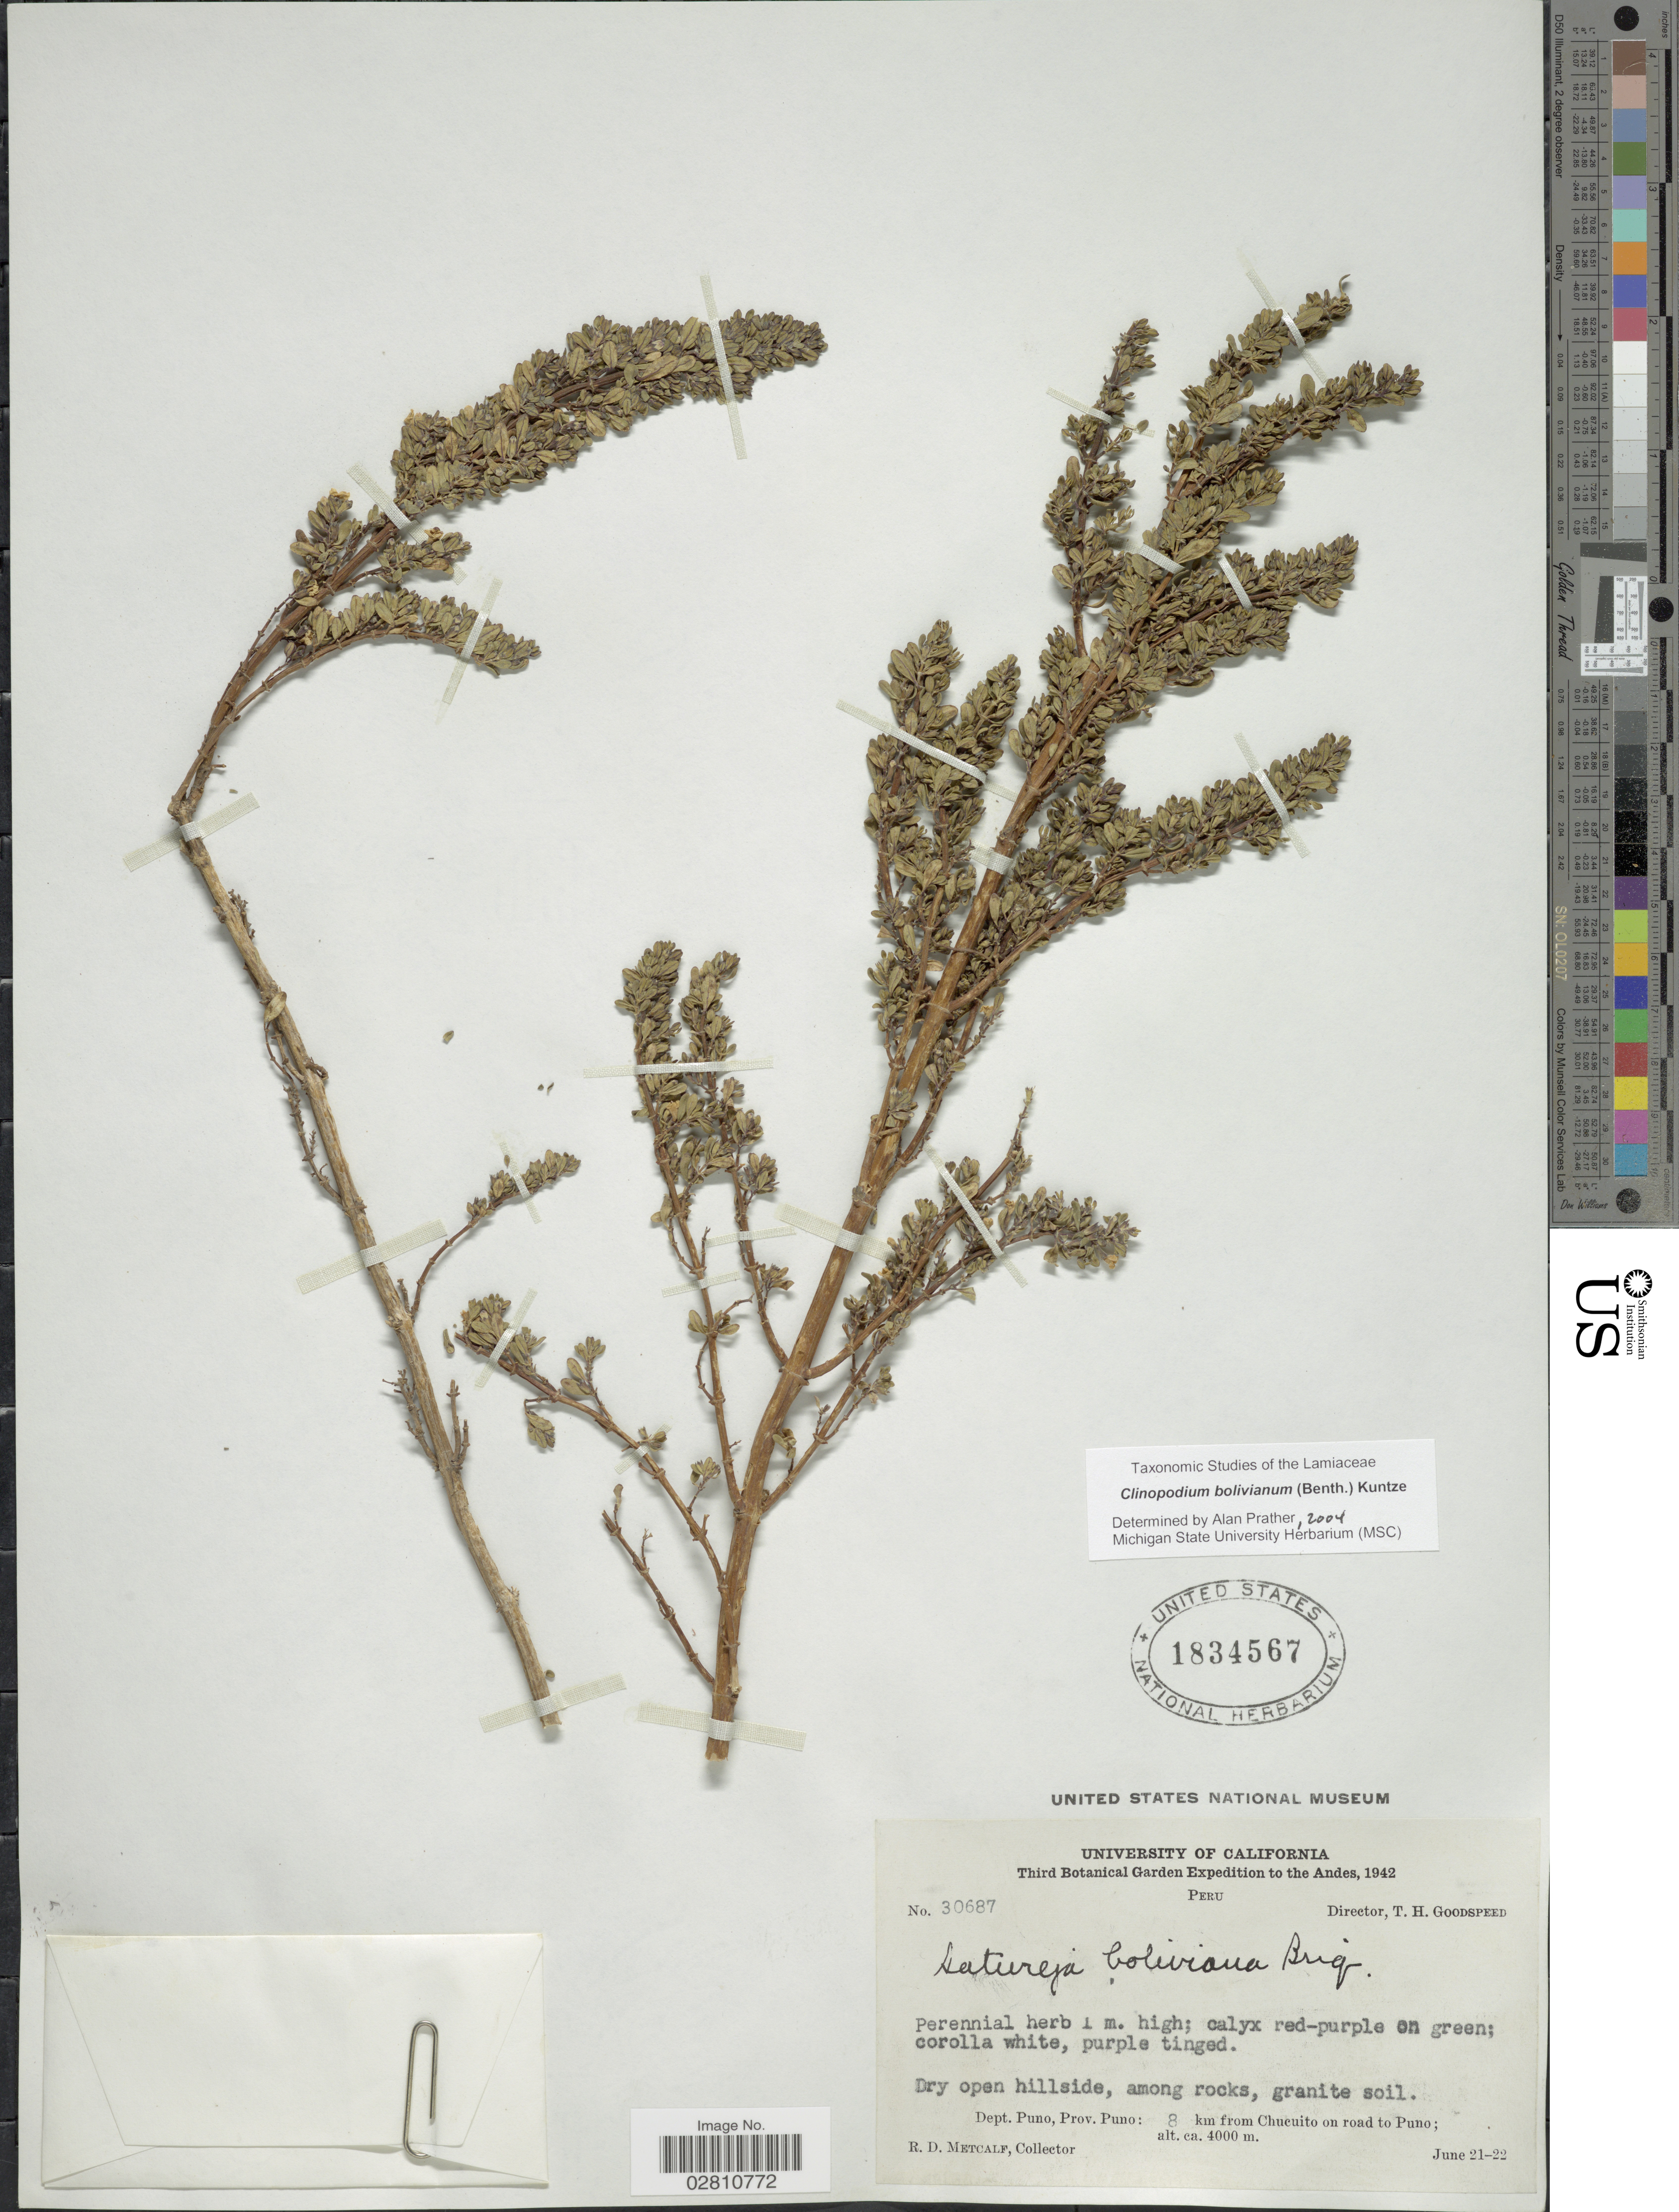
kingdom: Plantae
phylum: Tracheophyta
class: Magnoliopsida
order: Lamiales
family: Lamiaceae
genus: Clinopodium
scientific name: Clinopodium bolivianum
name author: (Benth.) Kuntze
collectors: R. D. Metcalf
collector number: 30687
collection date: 1942-06-21/1942-07-22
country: Peru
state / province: Puno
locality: The Andes, Dept. Puno, Prov. Puno: 8 km from Chucuito on road to Puno.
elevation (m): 4000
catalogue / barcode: US 1834567